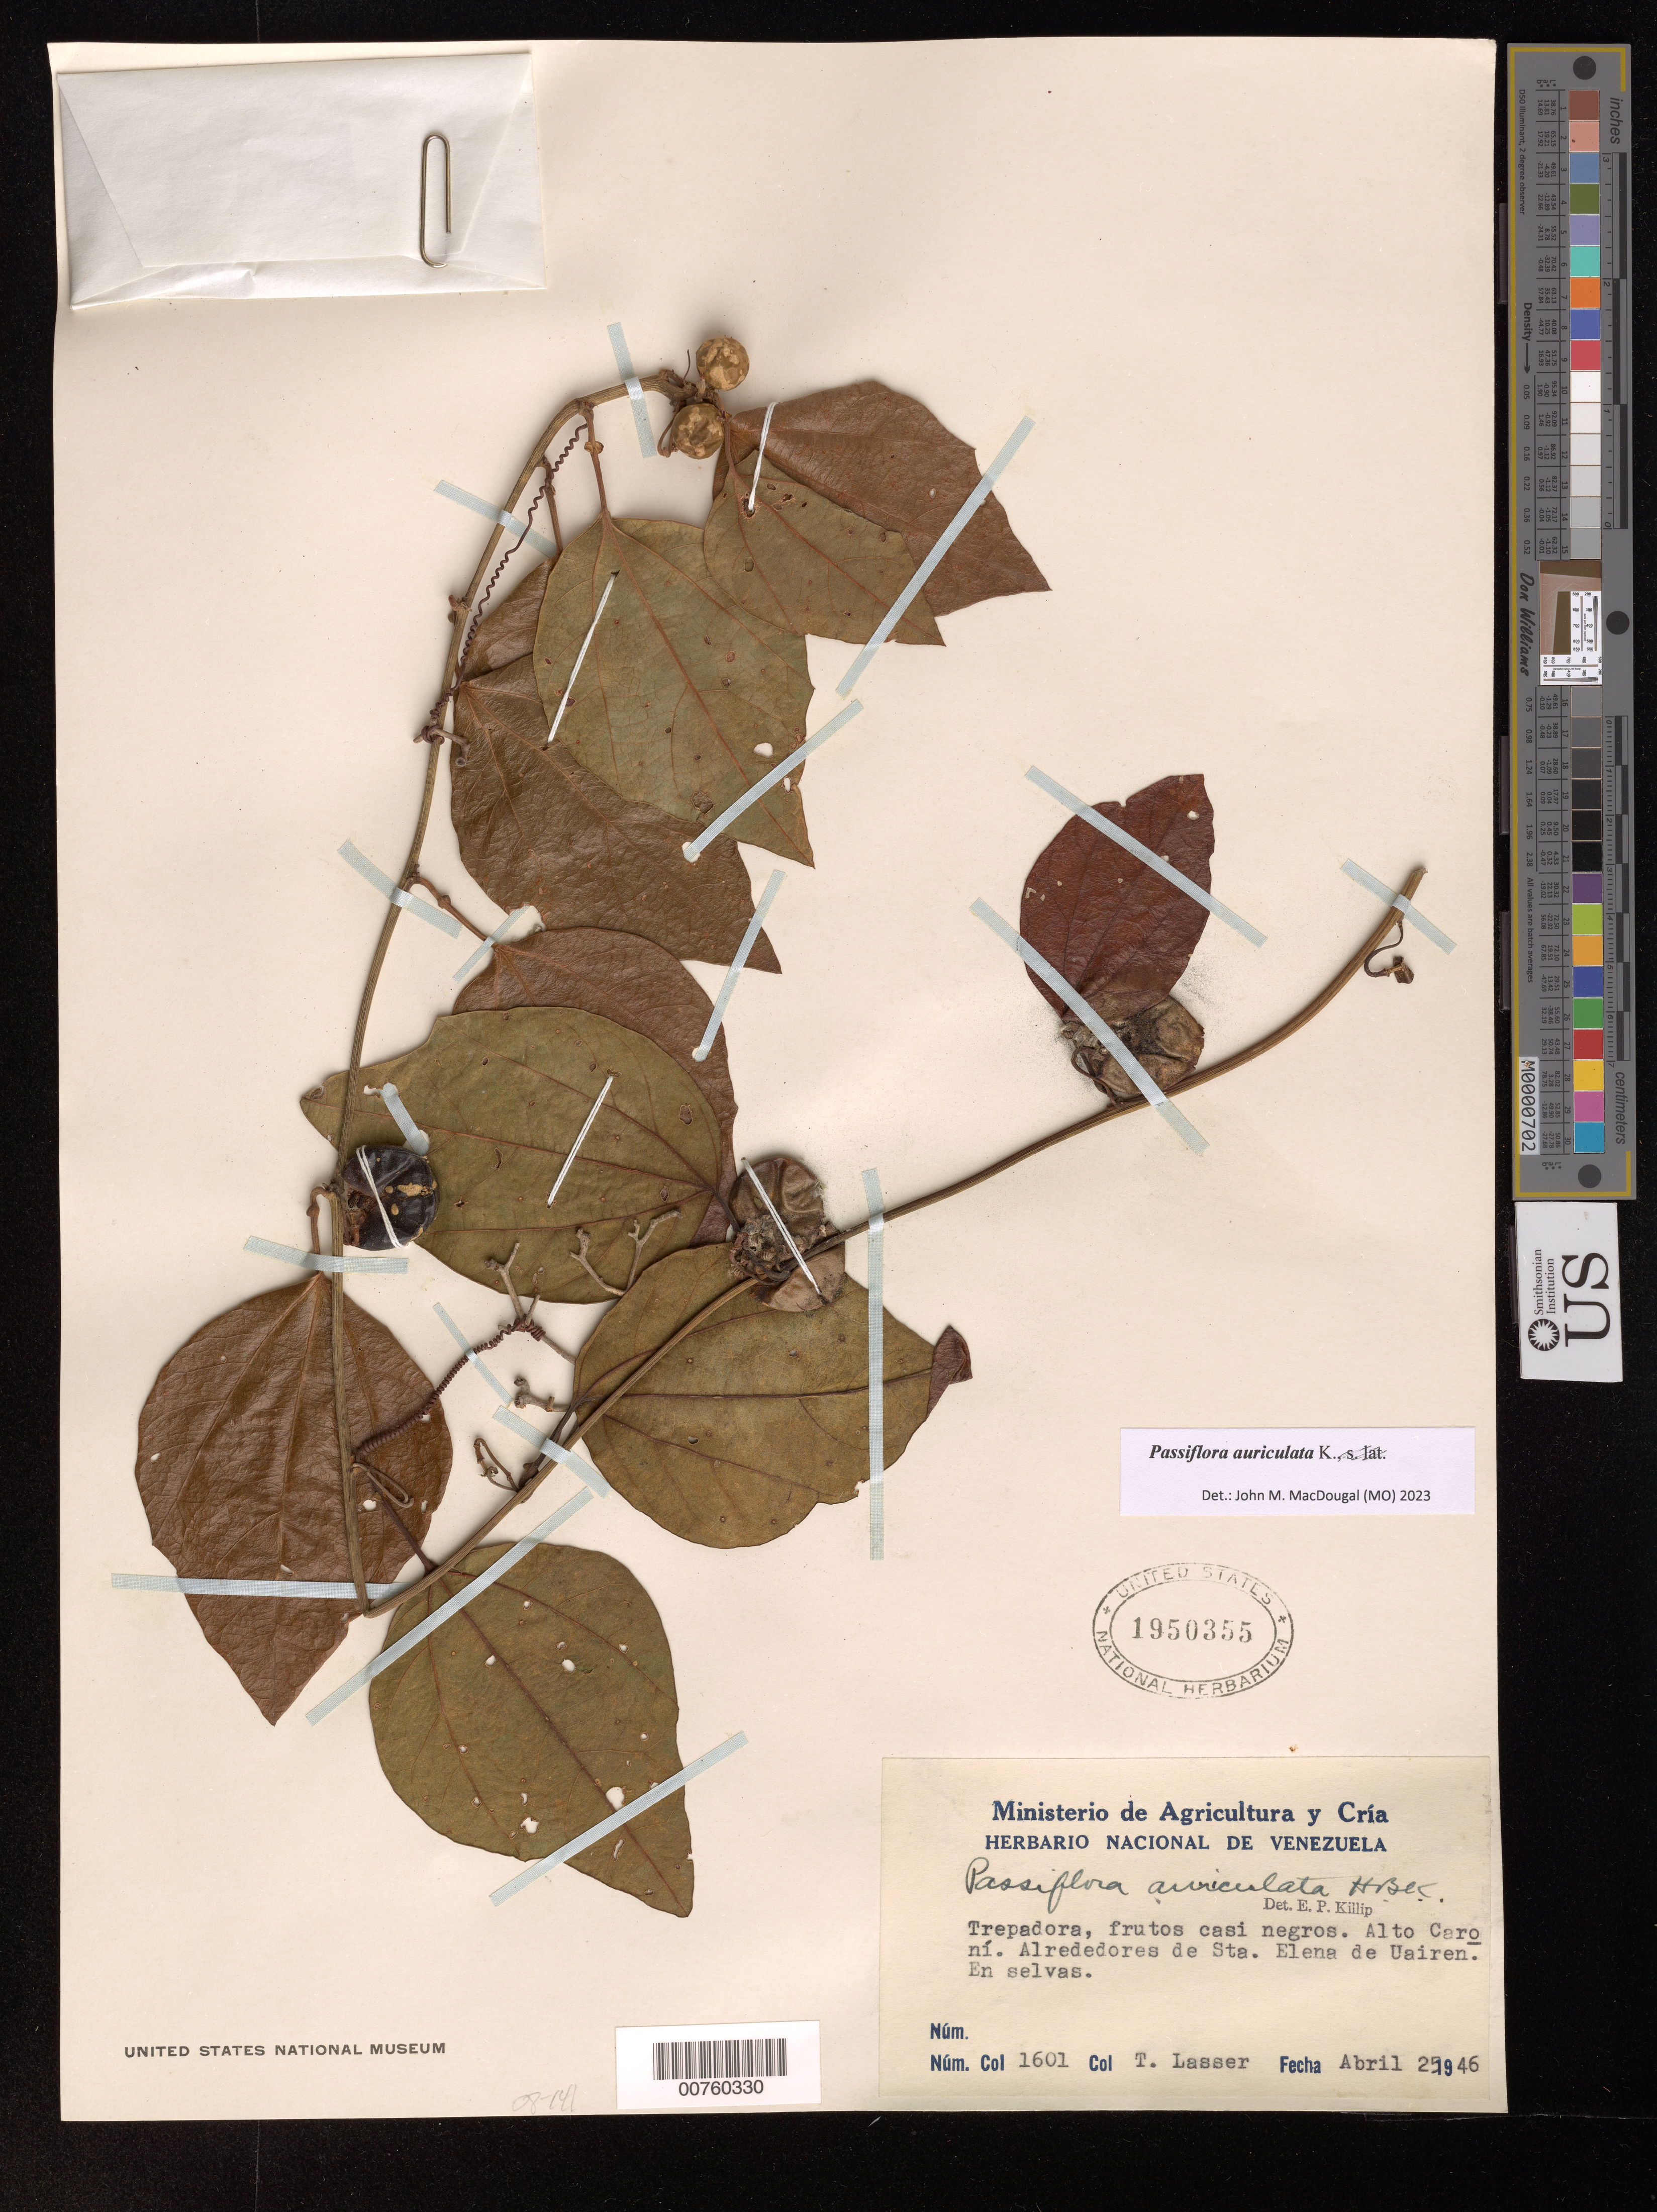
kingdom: Plantae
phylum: Tracheophyta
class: Magnoliopsida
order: Malpighiales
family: Passifloraceae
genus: Passiflora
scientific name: Passiflora auriculata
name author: Kunth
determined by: Killip, Ellsworth P.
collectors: T. Lasser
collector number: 1601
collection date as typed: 25-Apr-46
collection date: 1946-04-25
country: Venezuela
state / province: Bolívar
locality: Sta. Elena de Uairén, Alto Caroní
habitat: Forest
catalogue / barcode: US 1950355